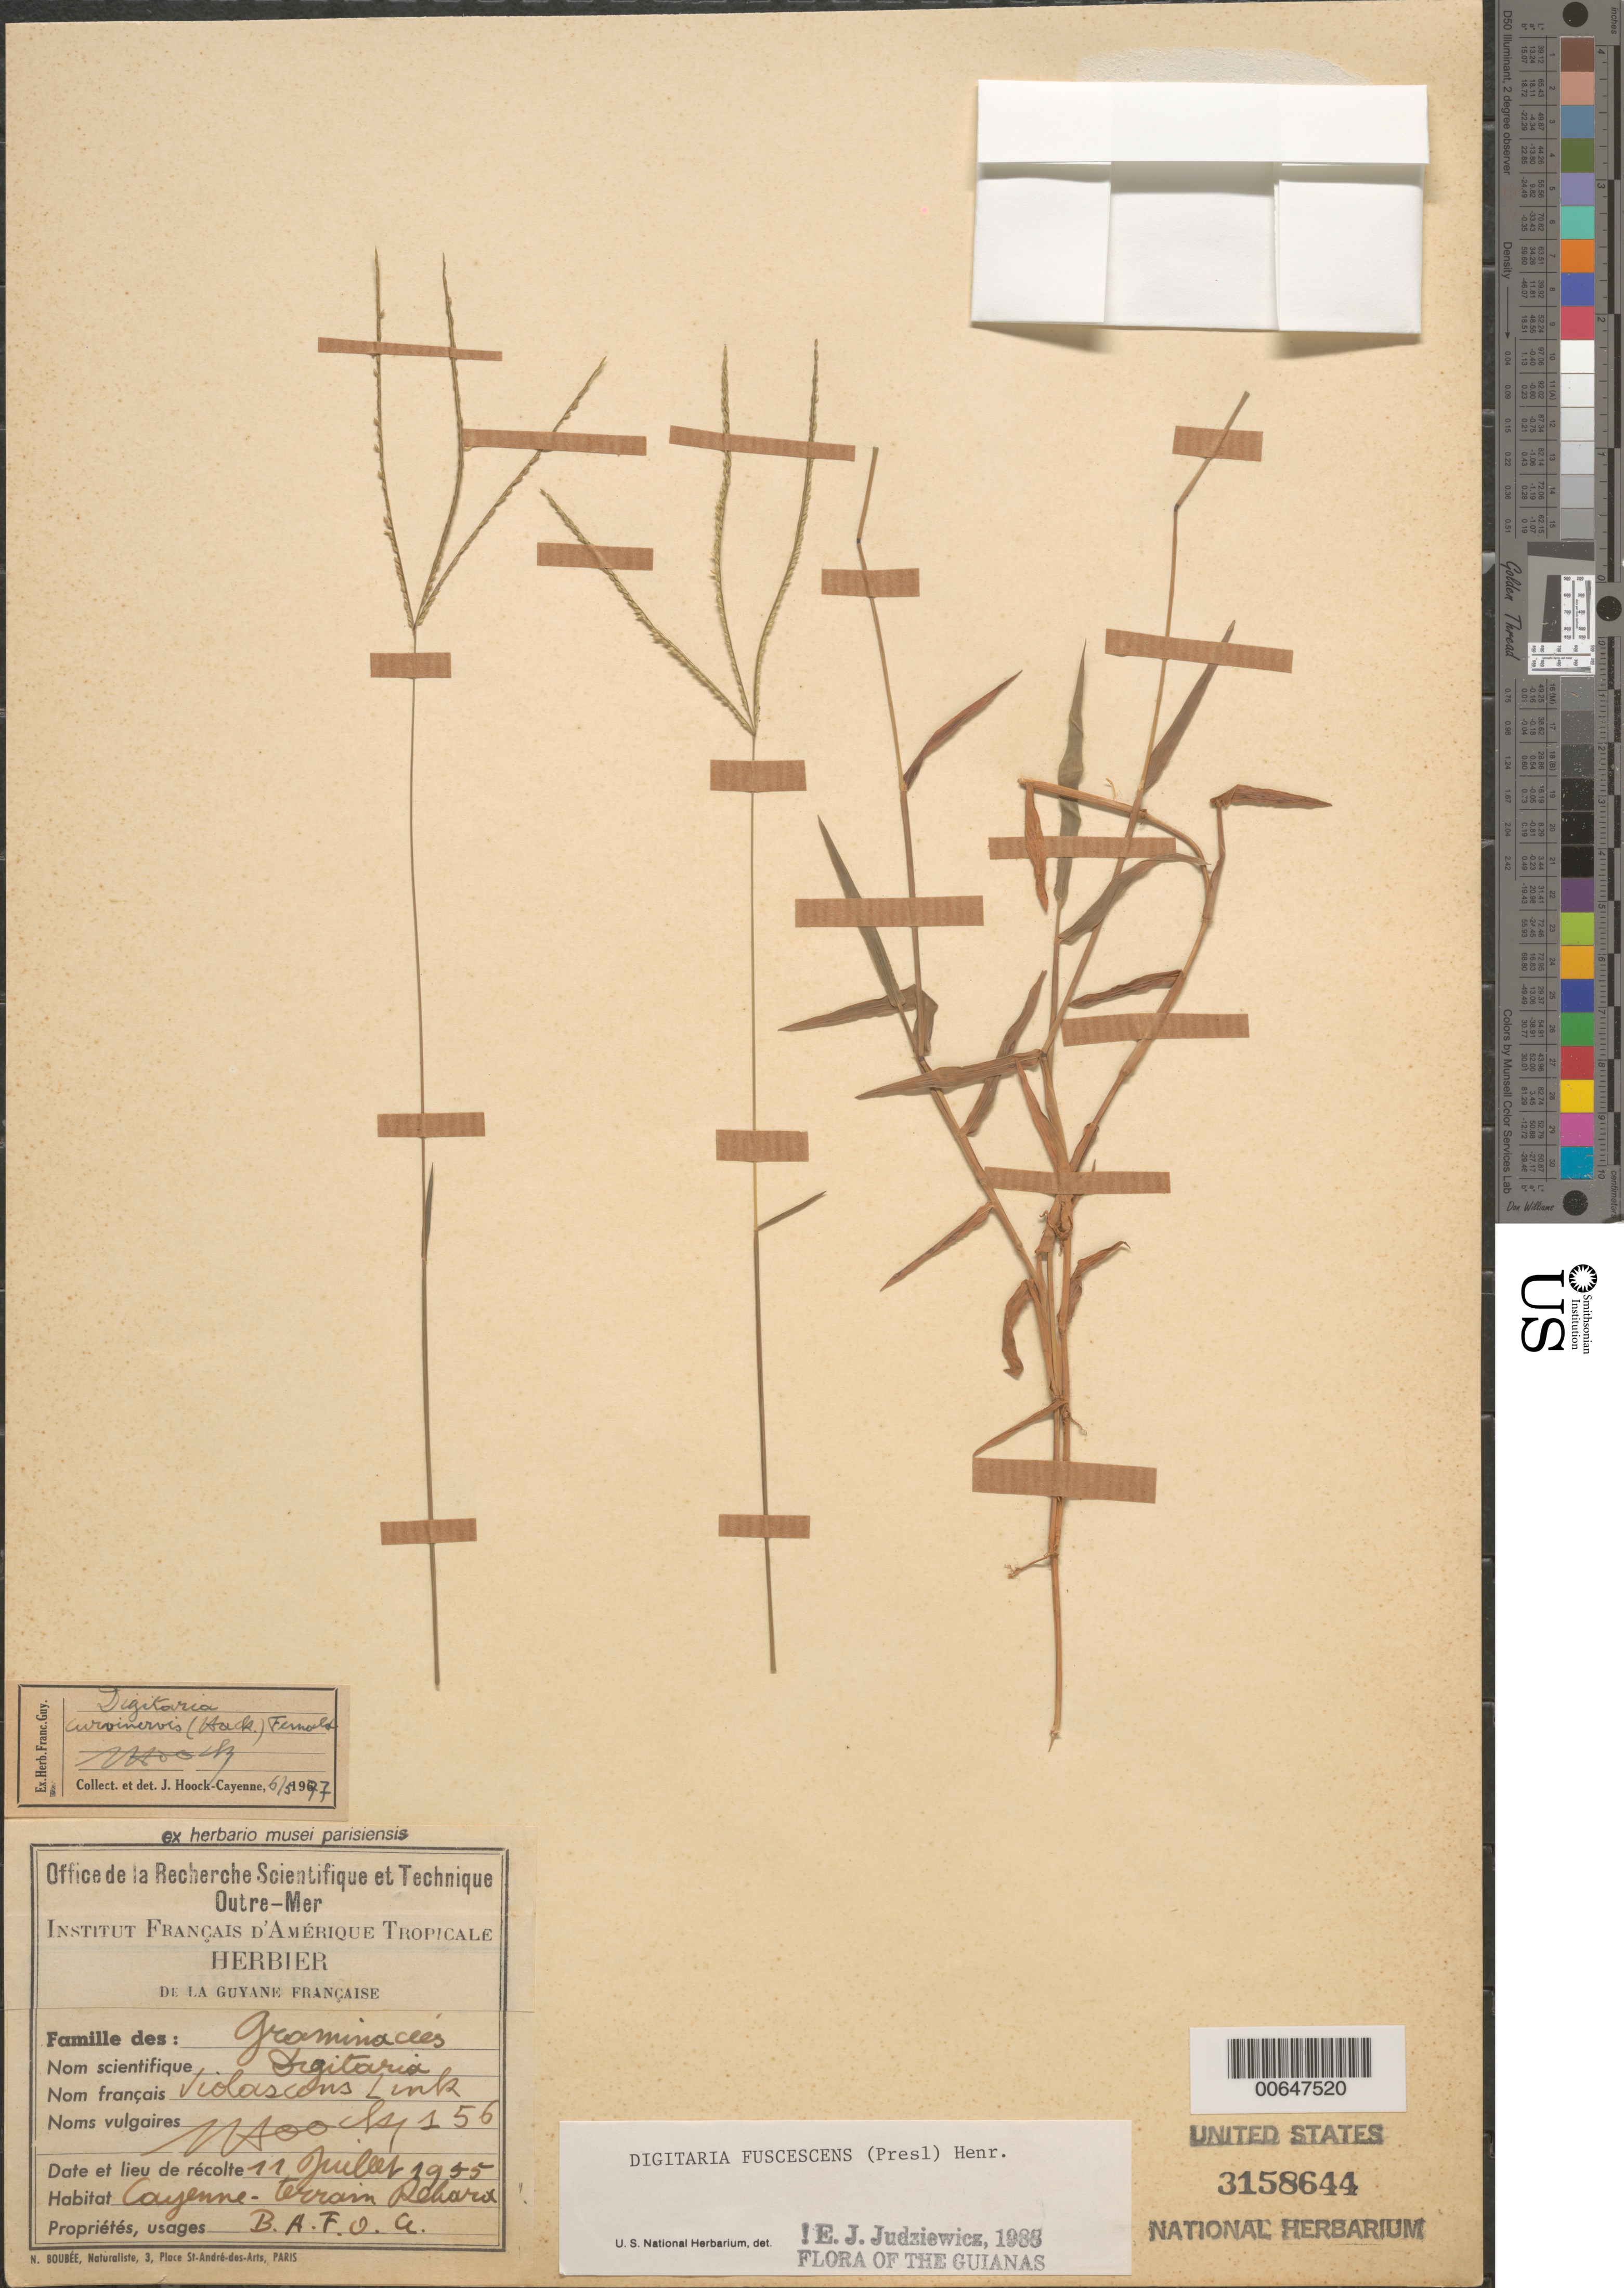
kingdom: Plantae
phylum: Tracheophyta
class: Liliopsida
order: Poales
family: Poaceae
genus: Digitaria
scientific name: Digitaria fuscescens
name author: (J. Presl) Henr.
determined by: Judziewicz, E. J.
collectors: J. Hoock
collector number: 156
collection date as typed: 11-Jul-55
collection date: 1955-07-11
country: French Guiana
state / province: Cayenne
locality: Cayenne, terrain Rebord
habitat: Terrain Rehara?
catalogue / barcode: US 3158644